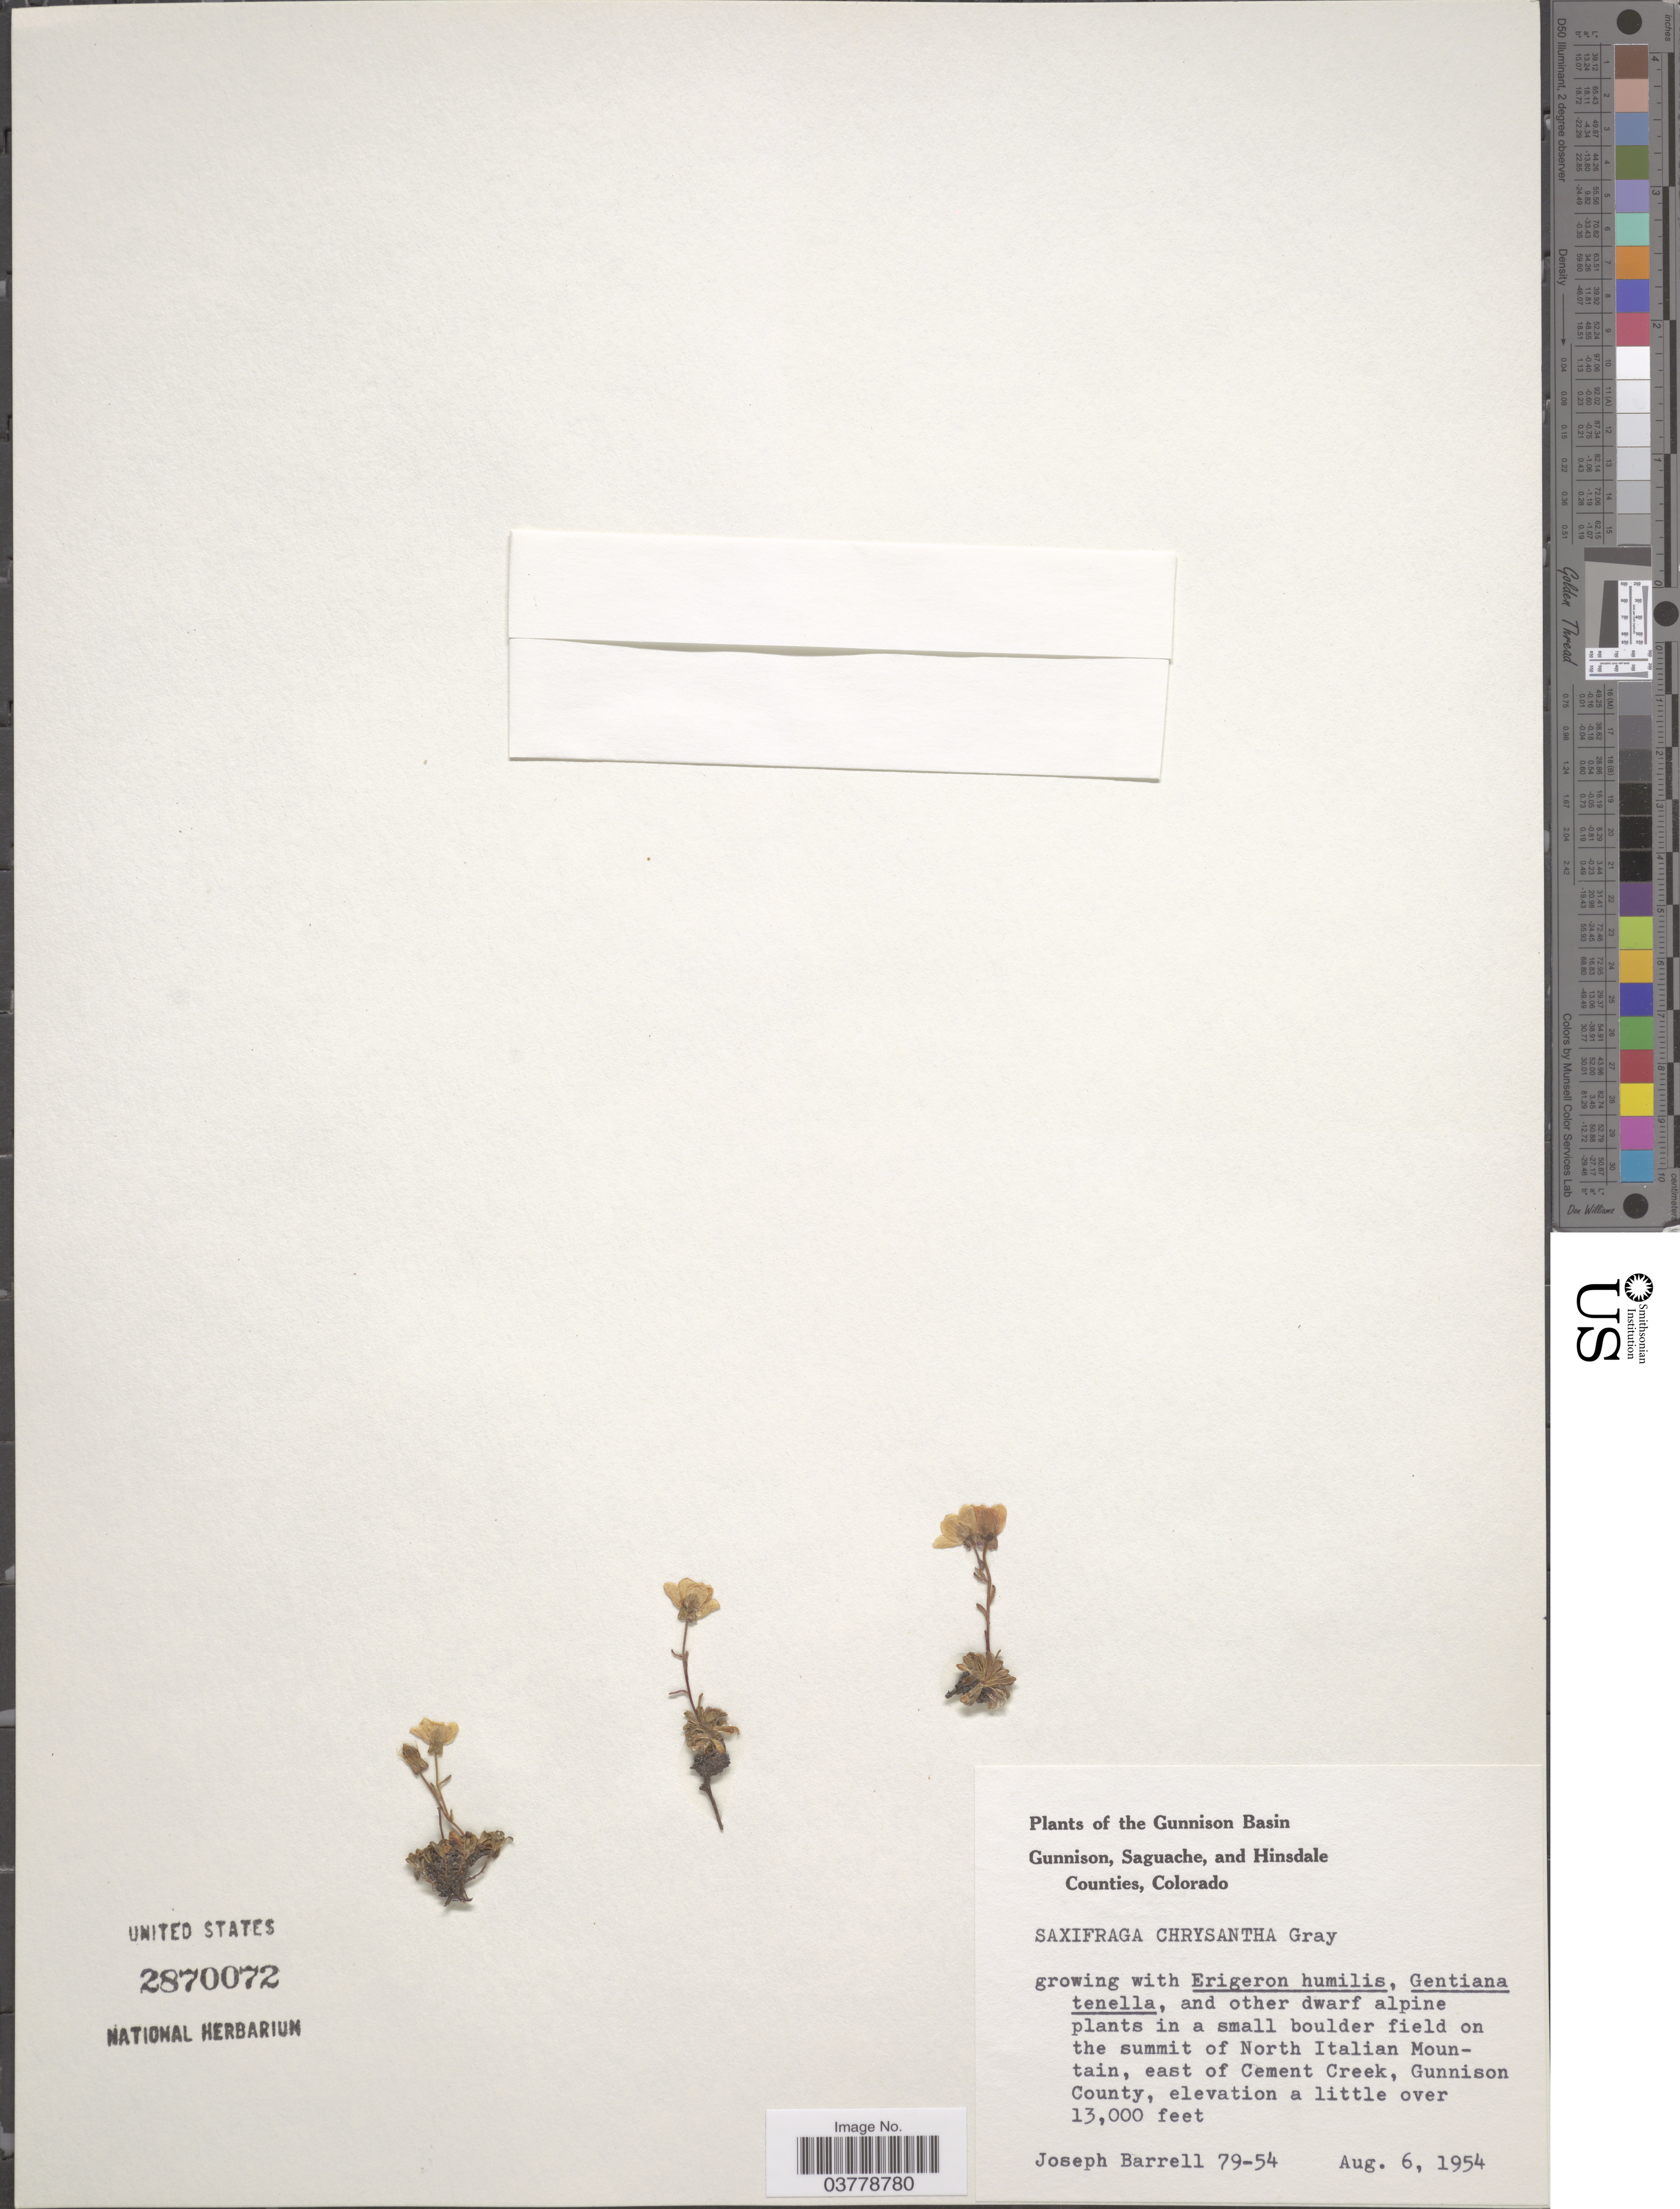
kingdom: Plantae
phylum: Tracheophyta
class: Magnoliopsida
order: Saxifragales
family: Saxifragaceae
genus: Saxifraga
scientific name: Saxifraga chrysantha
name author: A. Gray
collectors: J. Barrell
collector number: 79-54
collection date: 1954-08-06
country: United States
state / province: Colorado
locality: The Gunnison Basin. Summit of North Italian Mountain, east of Cement Creek, Gunnison County.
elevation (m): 3962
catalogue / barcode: US 2870072